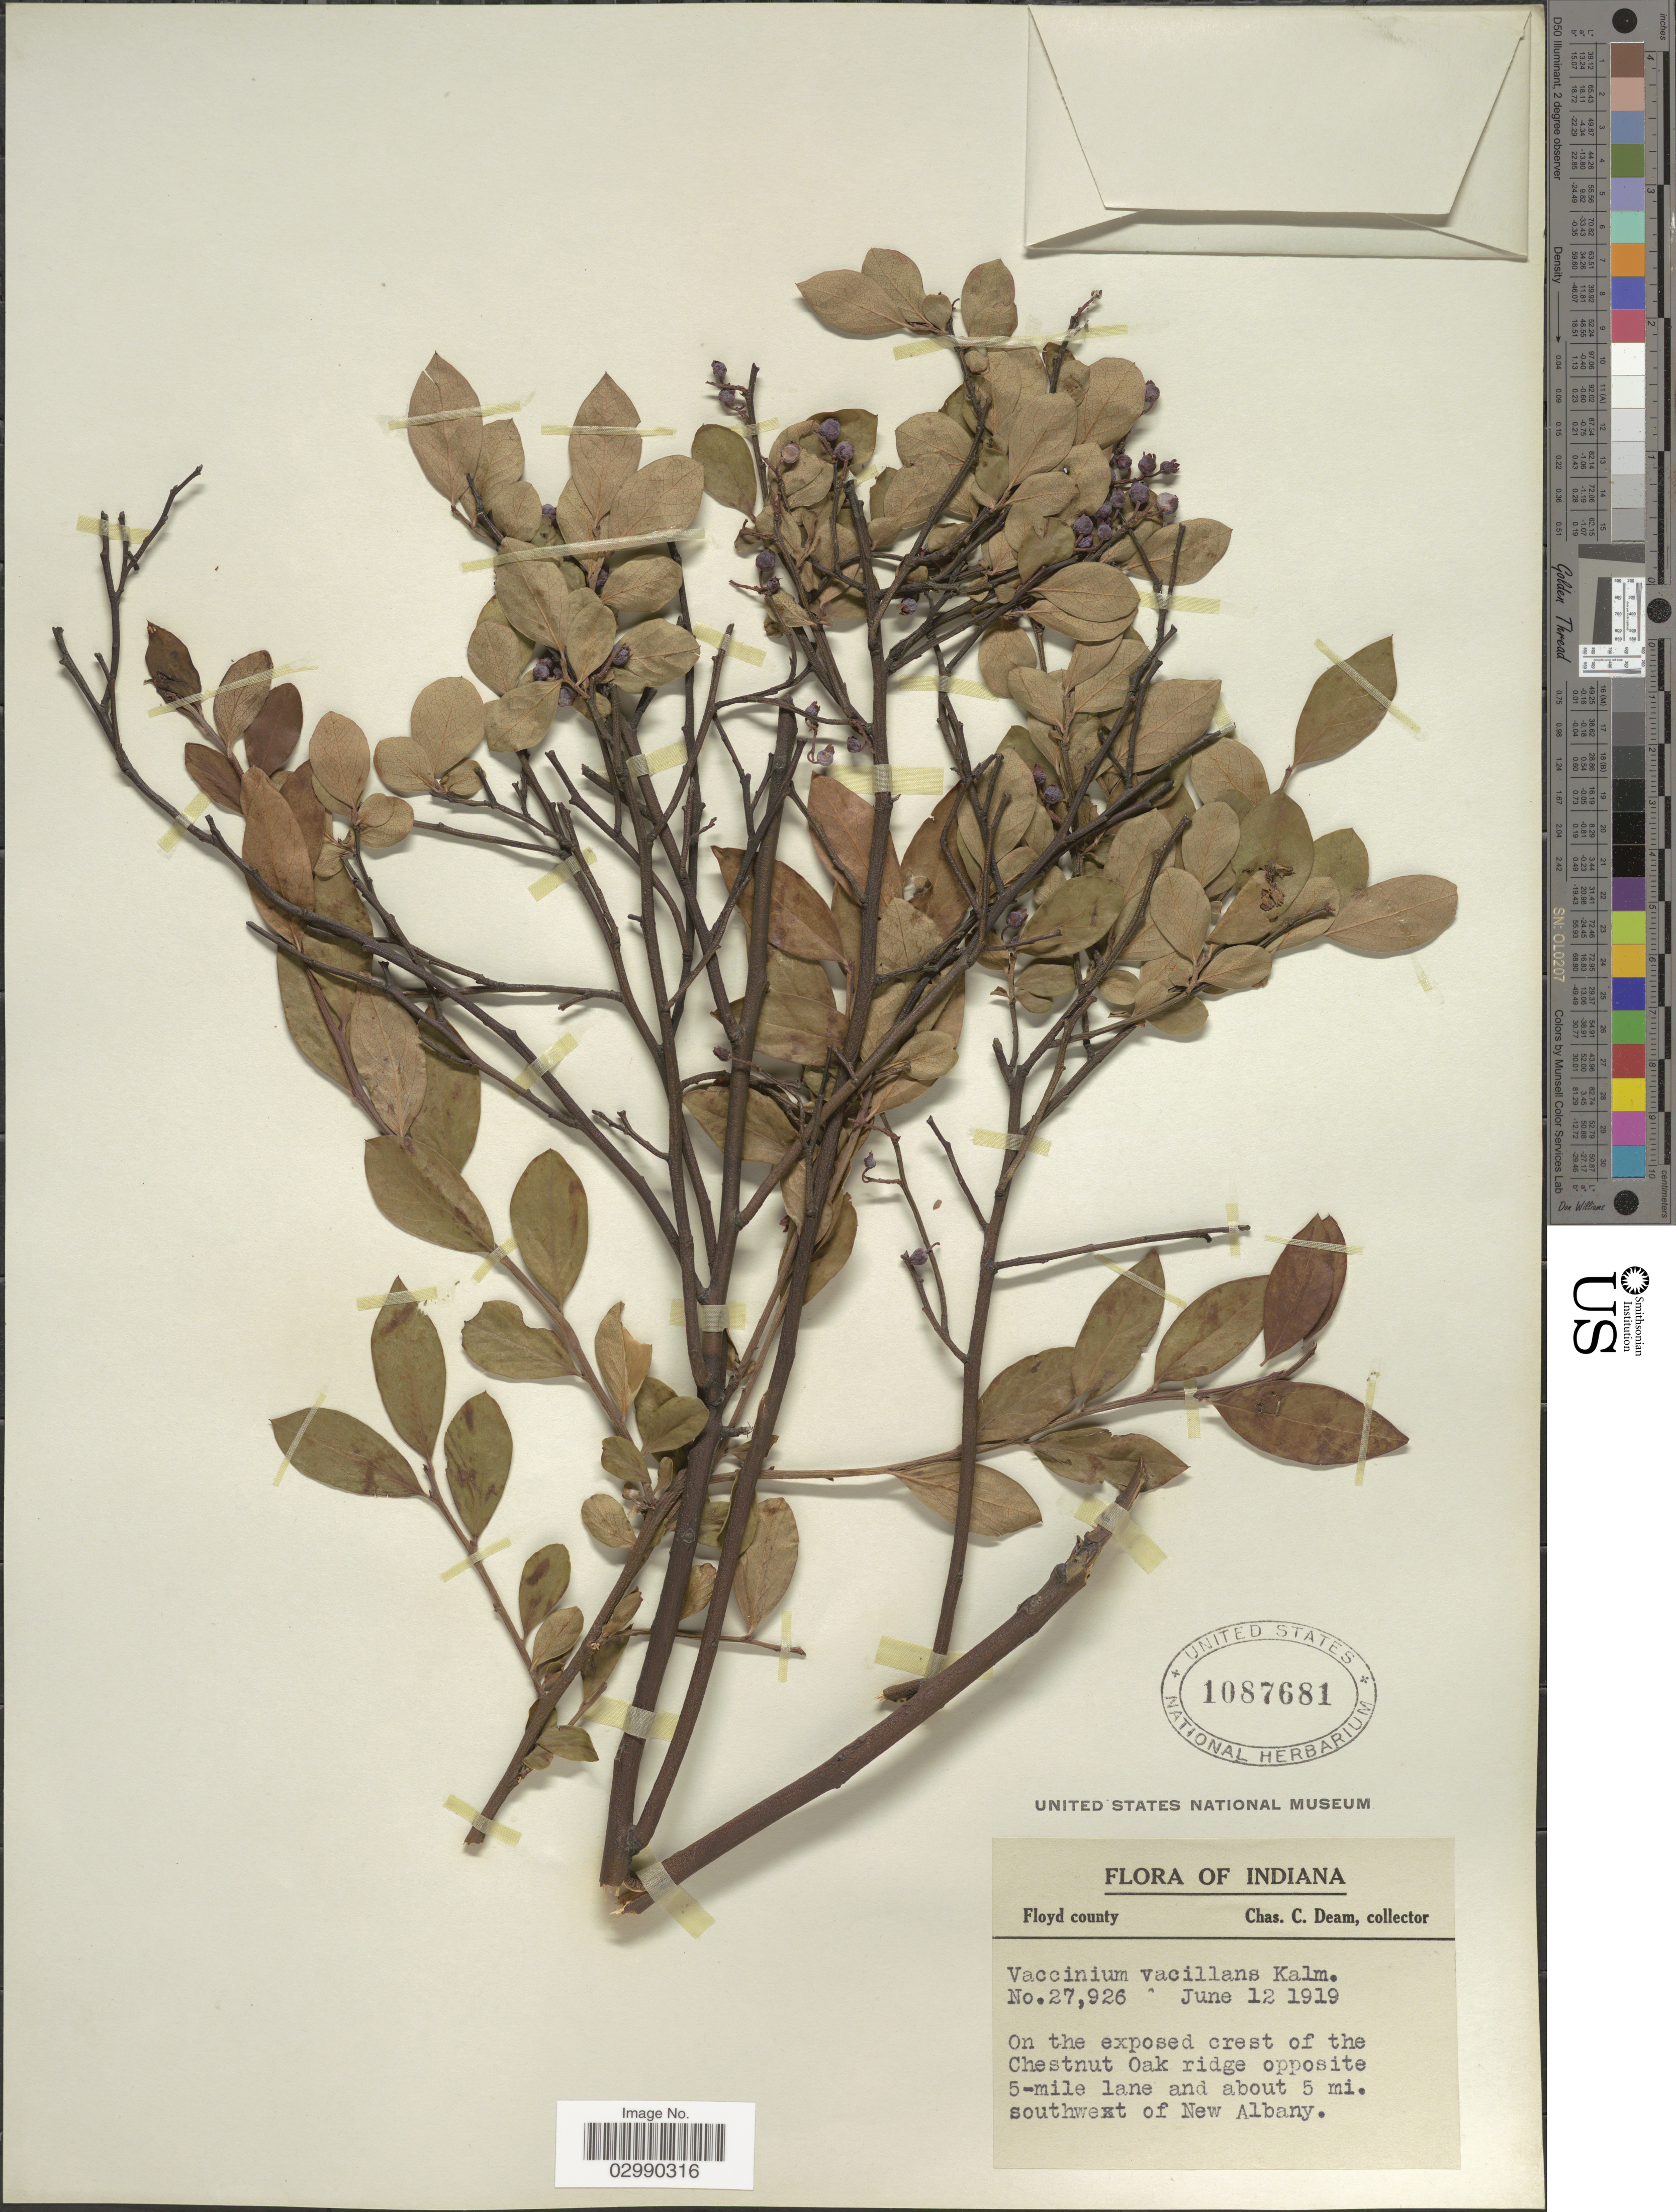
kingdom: Plantae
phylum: Tracheophyta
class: Magnoliopsida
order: Ericales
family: Ericaceae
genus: Vaccinium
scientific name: Vaccinium vacillans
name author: Kalm ex Torr.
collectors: C. Deam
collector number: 27926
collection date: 1919-06-12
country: United States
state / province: Indiana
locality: Floyd County, On the exposed crest of the Chestnut Oak ridge opposite 5-mile lane and about 5 mi. southwest of New Albany.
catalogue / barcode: US 1087681